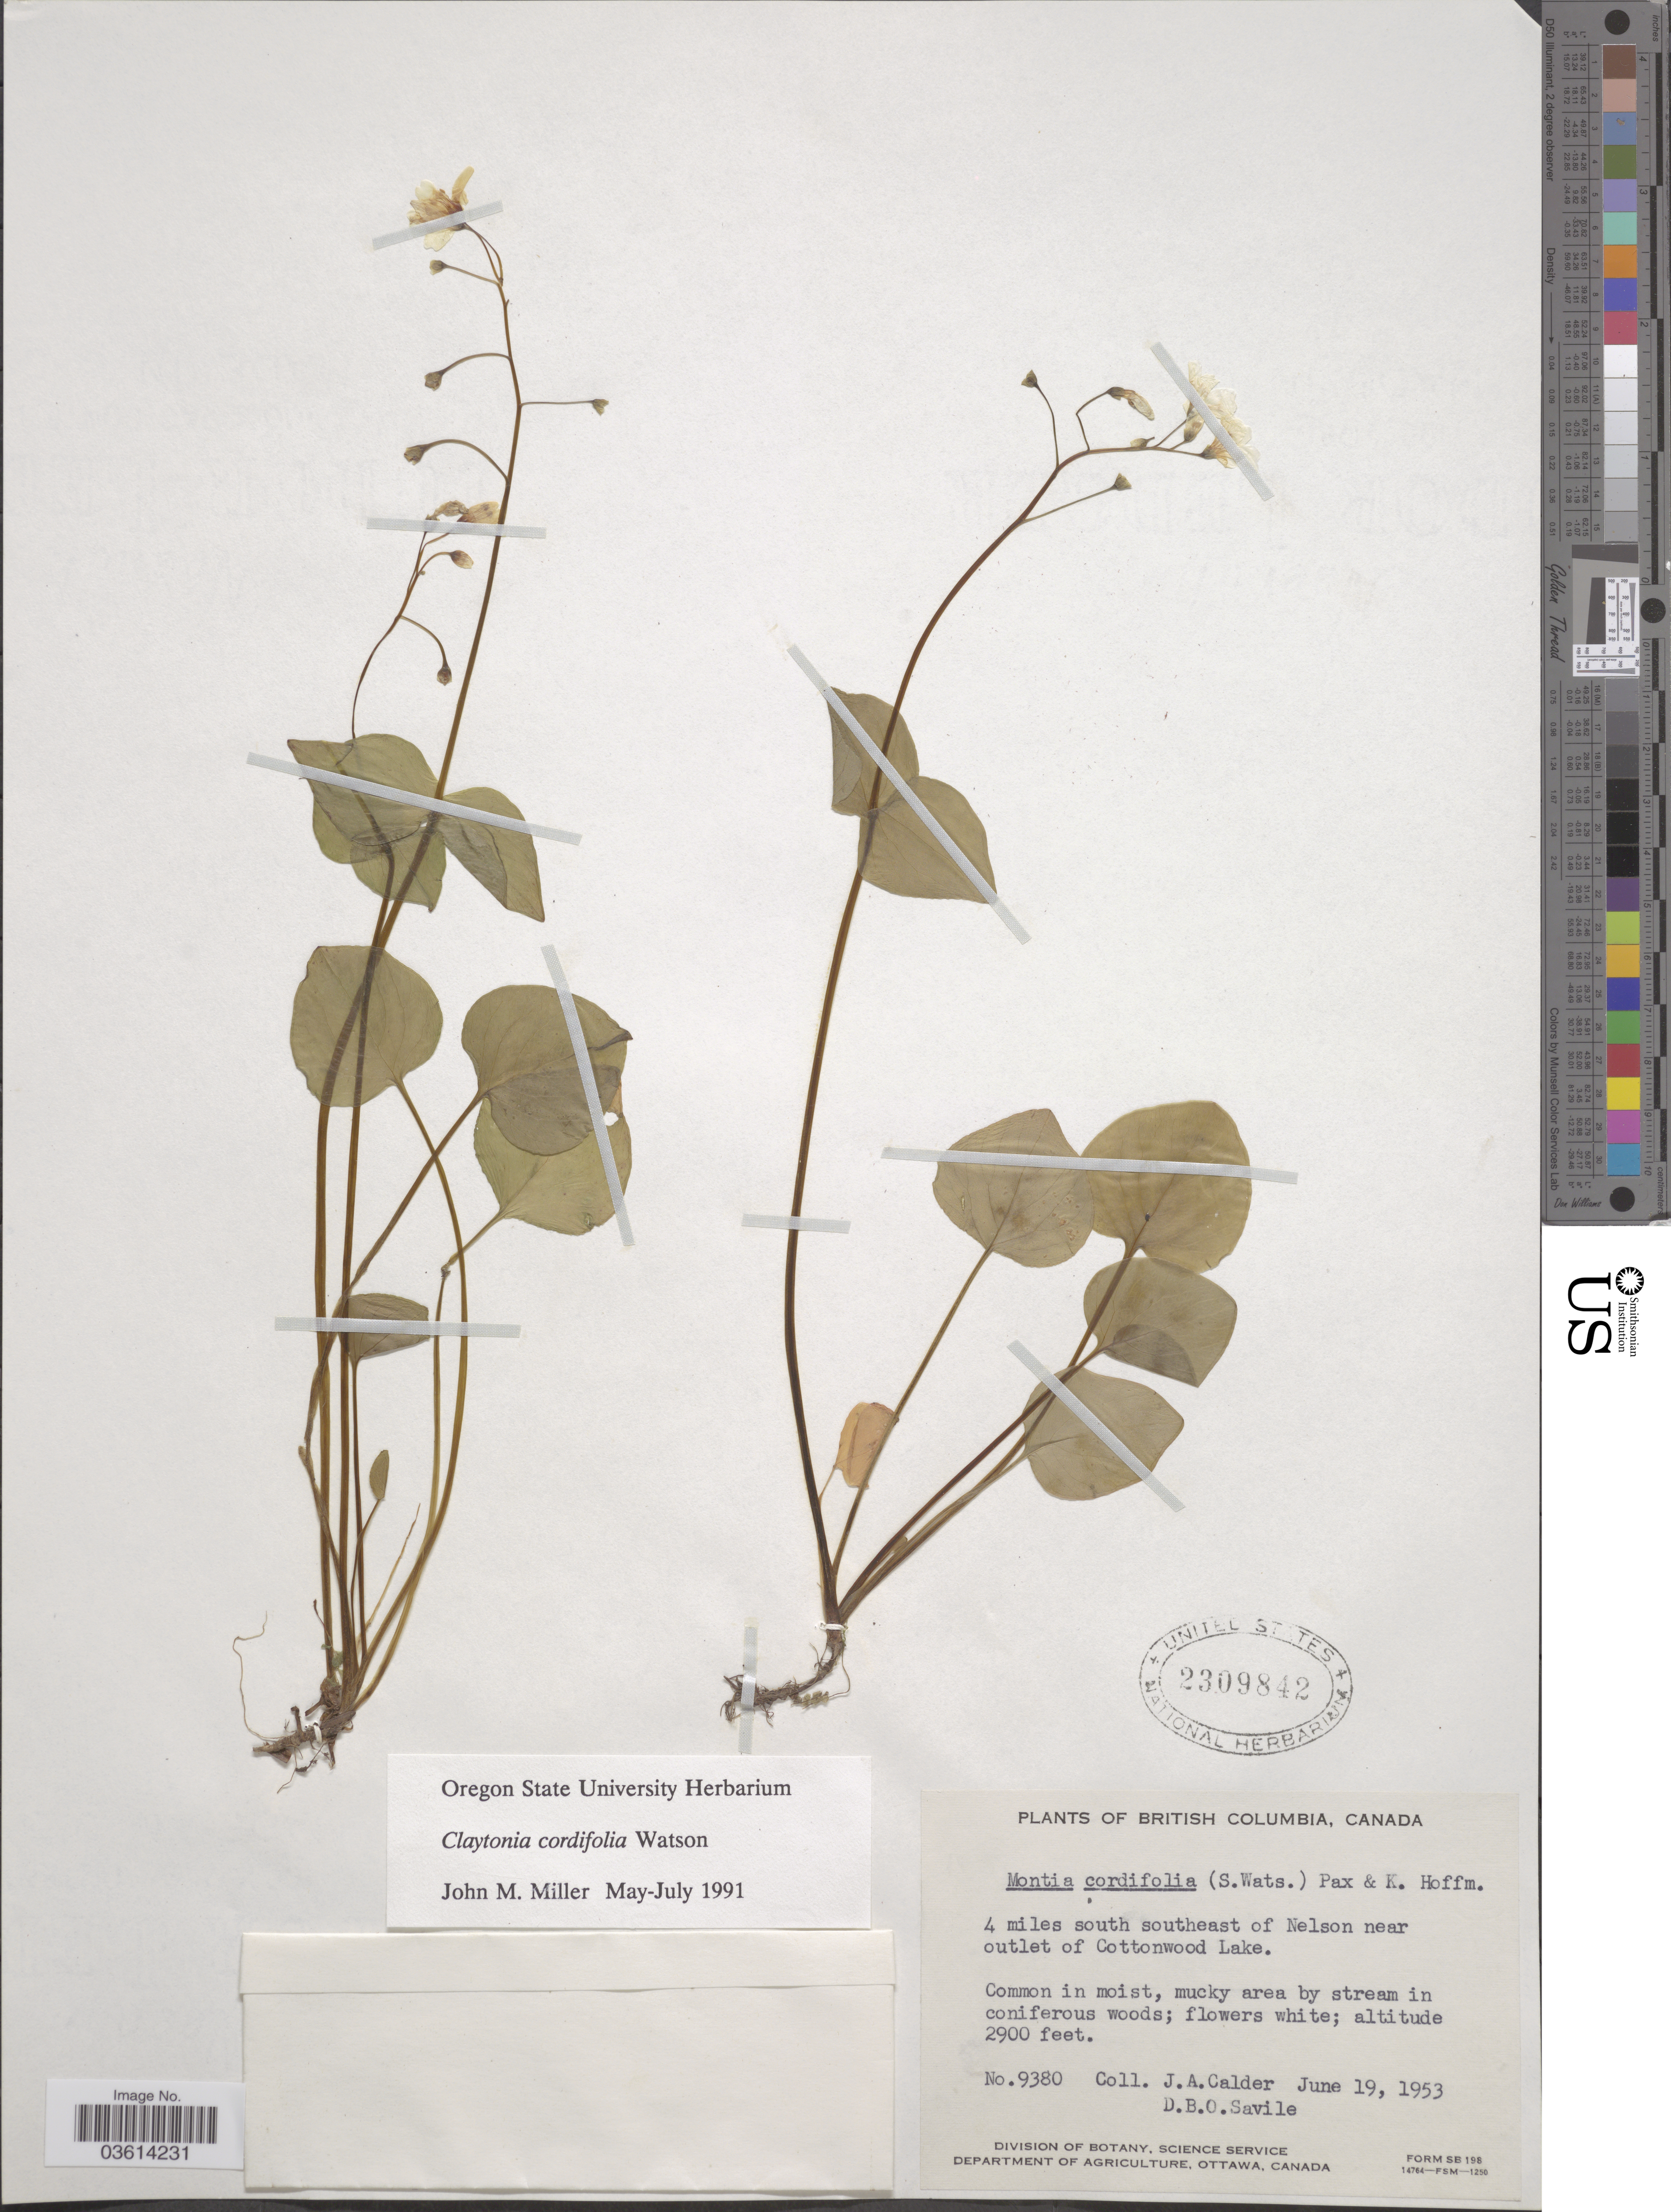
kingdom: Plantae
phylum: Tracheophyta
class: Magnoliopsida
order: Caryophyllales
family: Montiaceae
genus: Claytonia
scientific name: Claytonia cordifolia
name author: S. Watson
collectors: J. A. Calder & D. Savile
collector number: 9380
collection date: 1953-06-19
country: Canada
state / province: British Columbia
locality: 4 miles south southeast of Nelson near outlet of Cottonwood Lake.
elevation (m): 884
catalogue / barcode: US 2309842